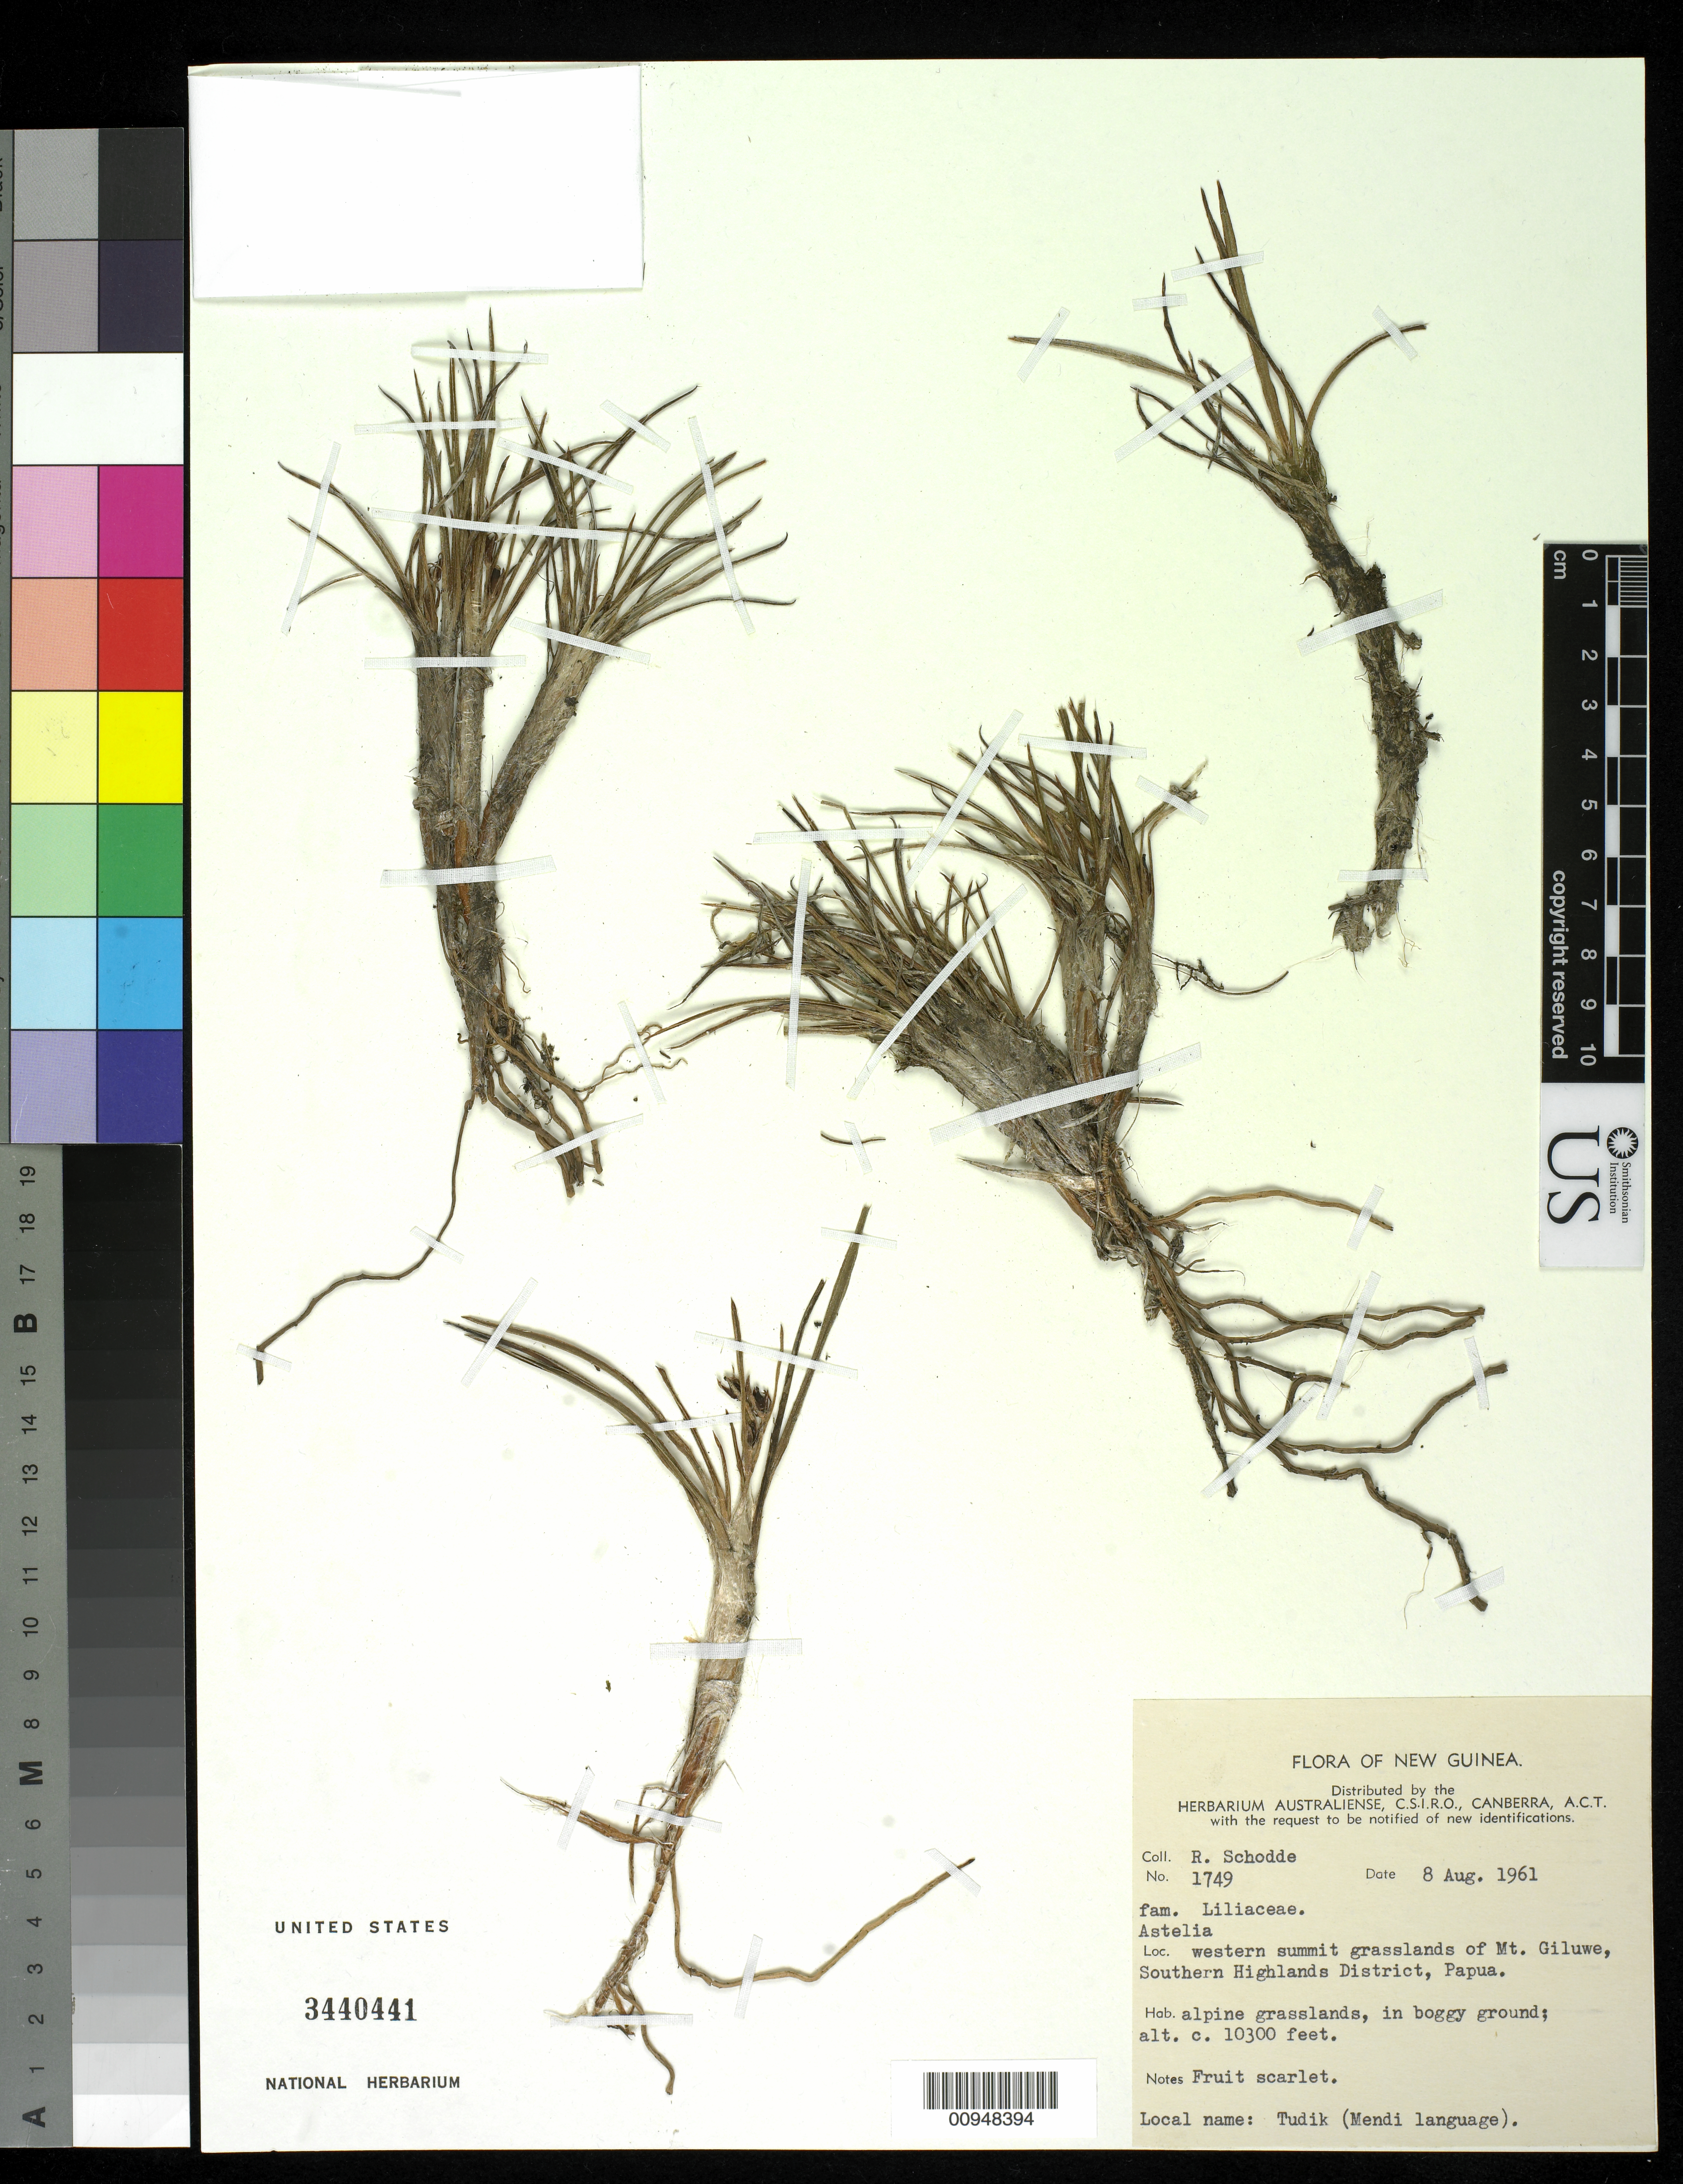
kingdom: Plantae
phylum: Tracheophyta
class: Liliopsida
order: Asparagales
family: Asteliaceae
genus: Astelia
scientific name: Astelia sp.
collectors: R. Schodde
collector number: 1749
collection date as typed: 08 Aug 1961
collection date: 1961-08-08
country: Papua New Guinea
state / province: Southern Highlands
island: New Guinea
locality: W summit grasslands of Mt. Giluwe.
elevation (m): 3139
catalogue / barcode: US 3440441